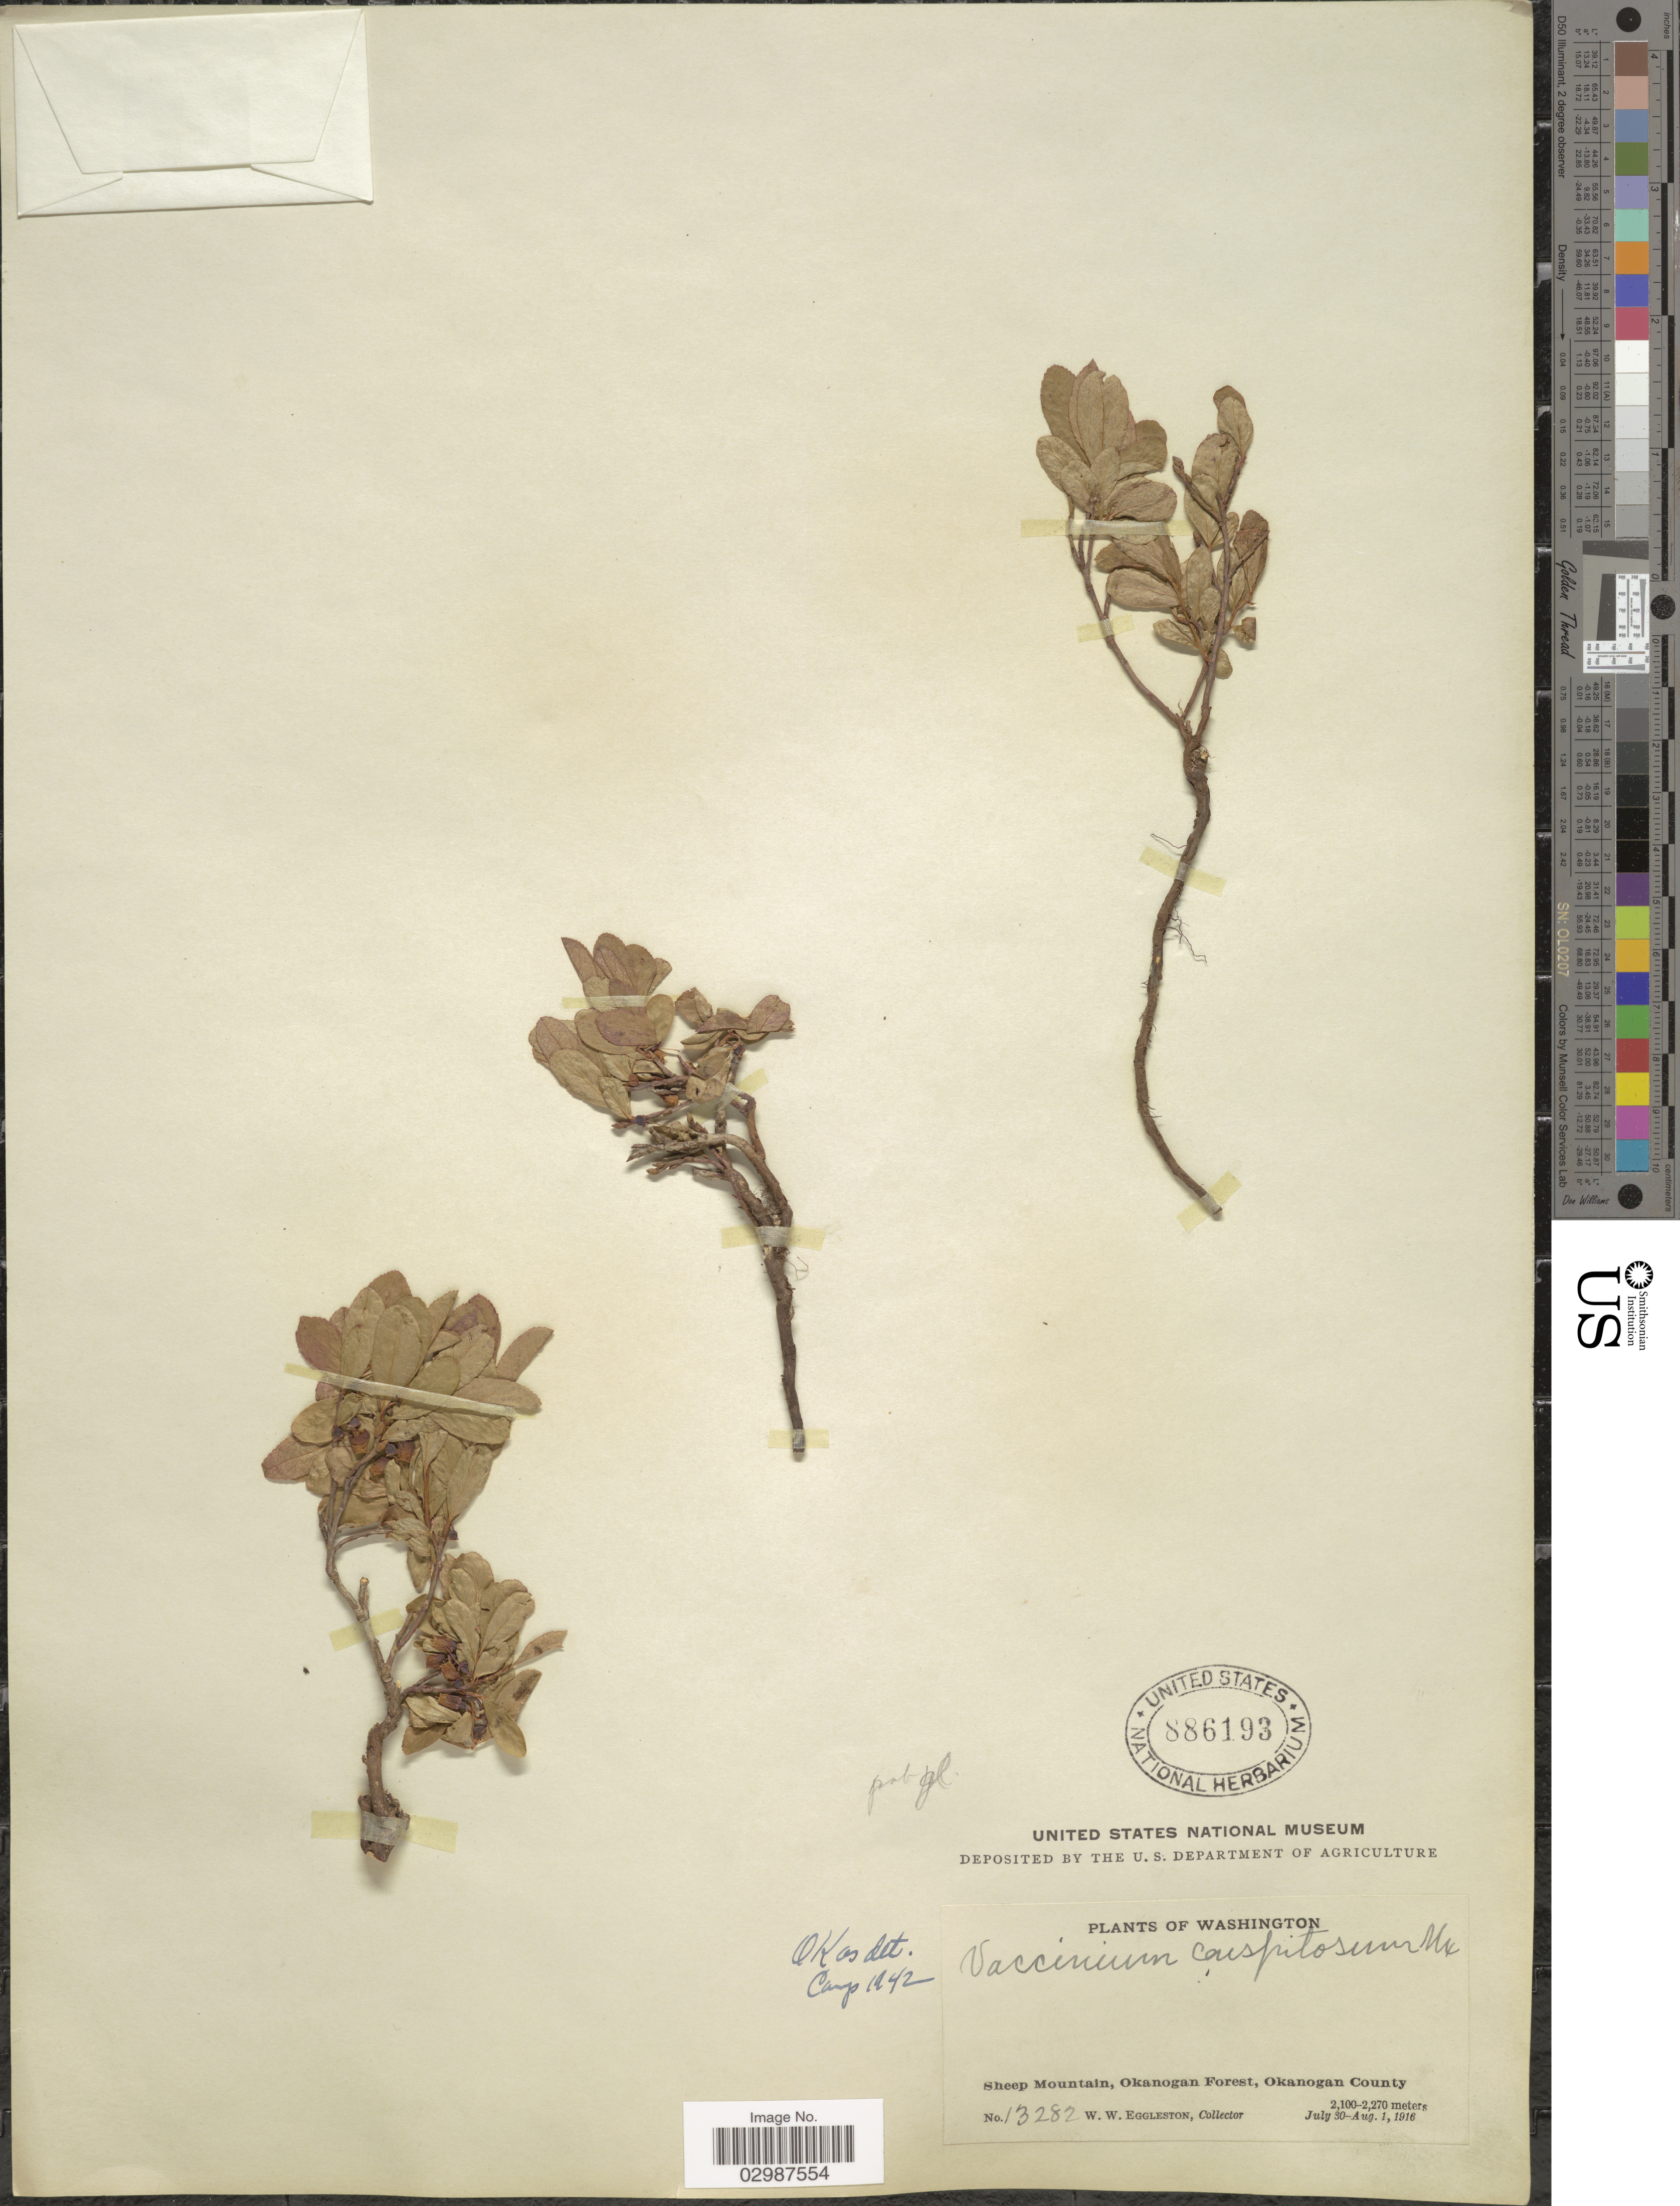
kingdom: Plantae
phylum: Tracheophyta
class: Magnoliopsida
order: Ericales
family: Ericaceae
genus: Vaccinium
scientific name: Vaccinium caespitosum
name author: Michx.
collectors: W. W. Eggleston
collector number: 13282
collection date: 1916-07-30/1916-08-01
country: United States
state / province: Washington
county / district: Okanogan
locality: Sheep Mountain, Okanogan Forest, Okanogan County.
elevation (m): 2100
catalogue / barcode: US 886193